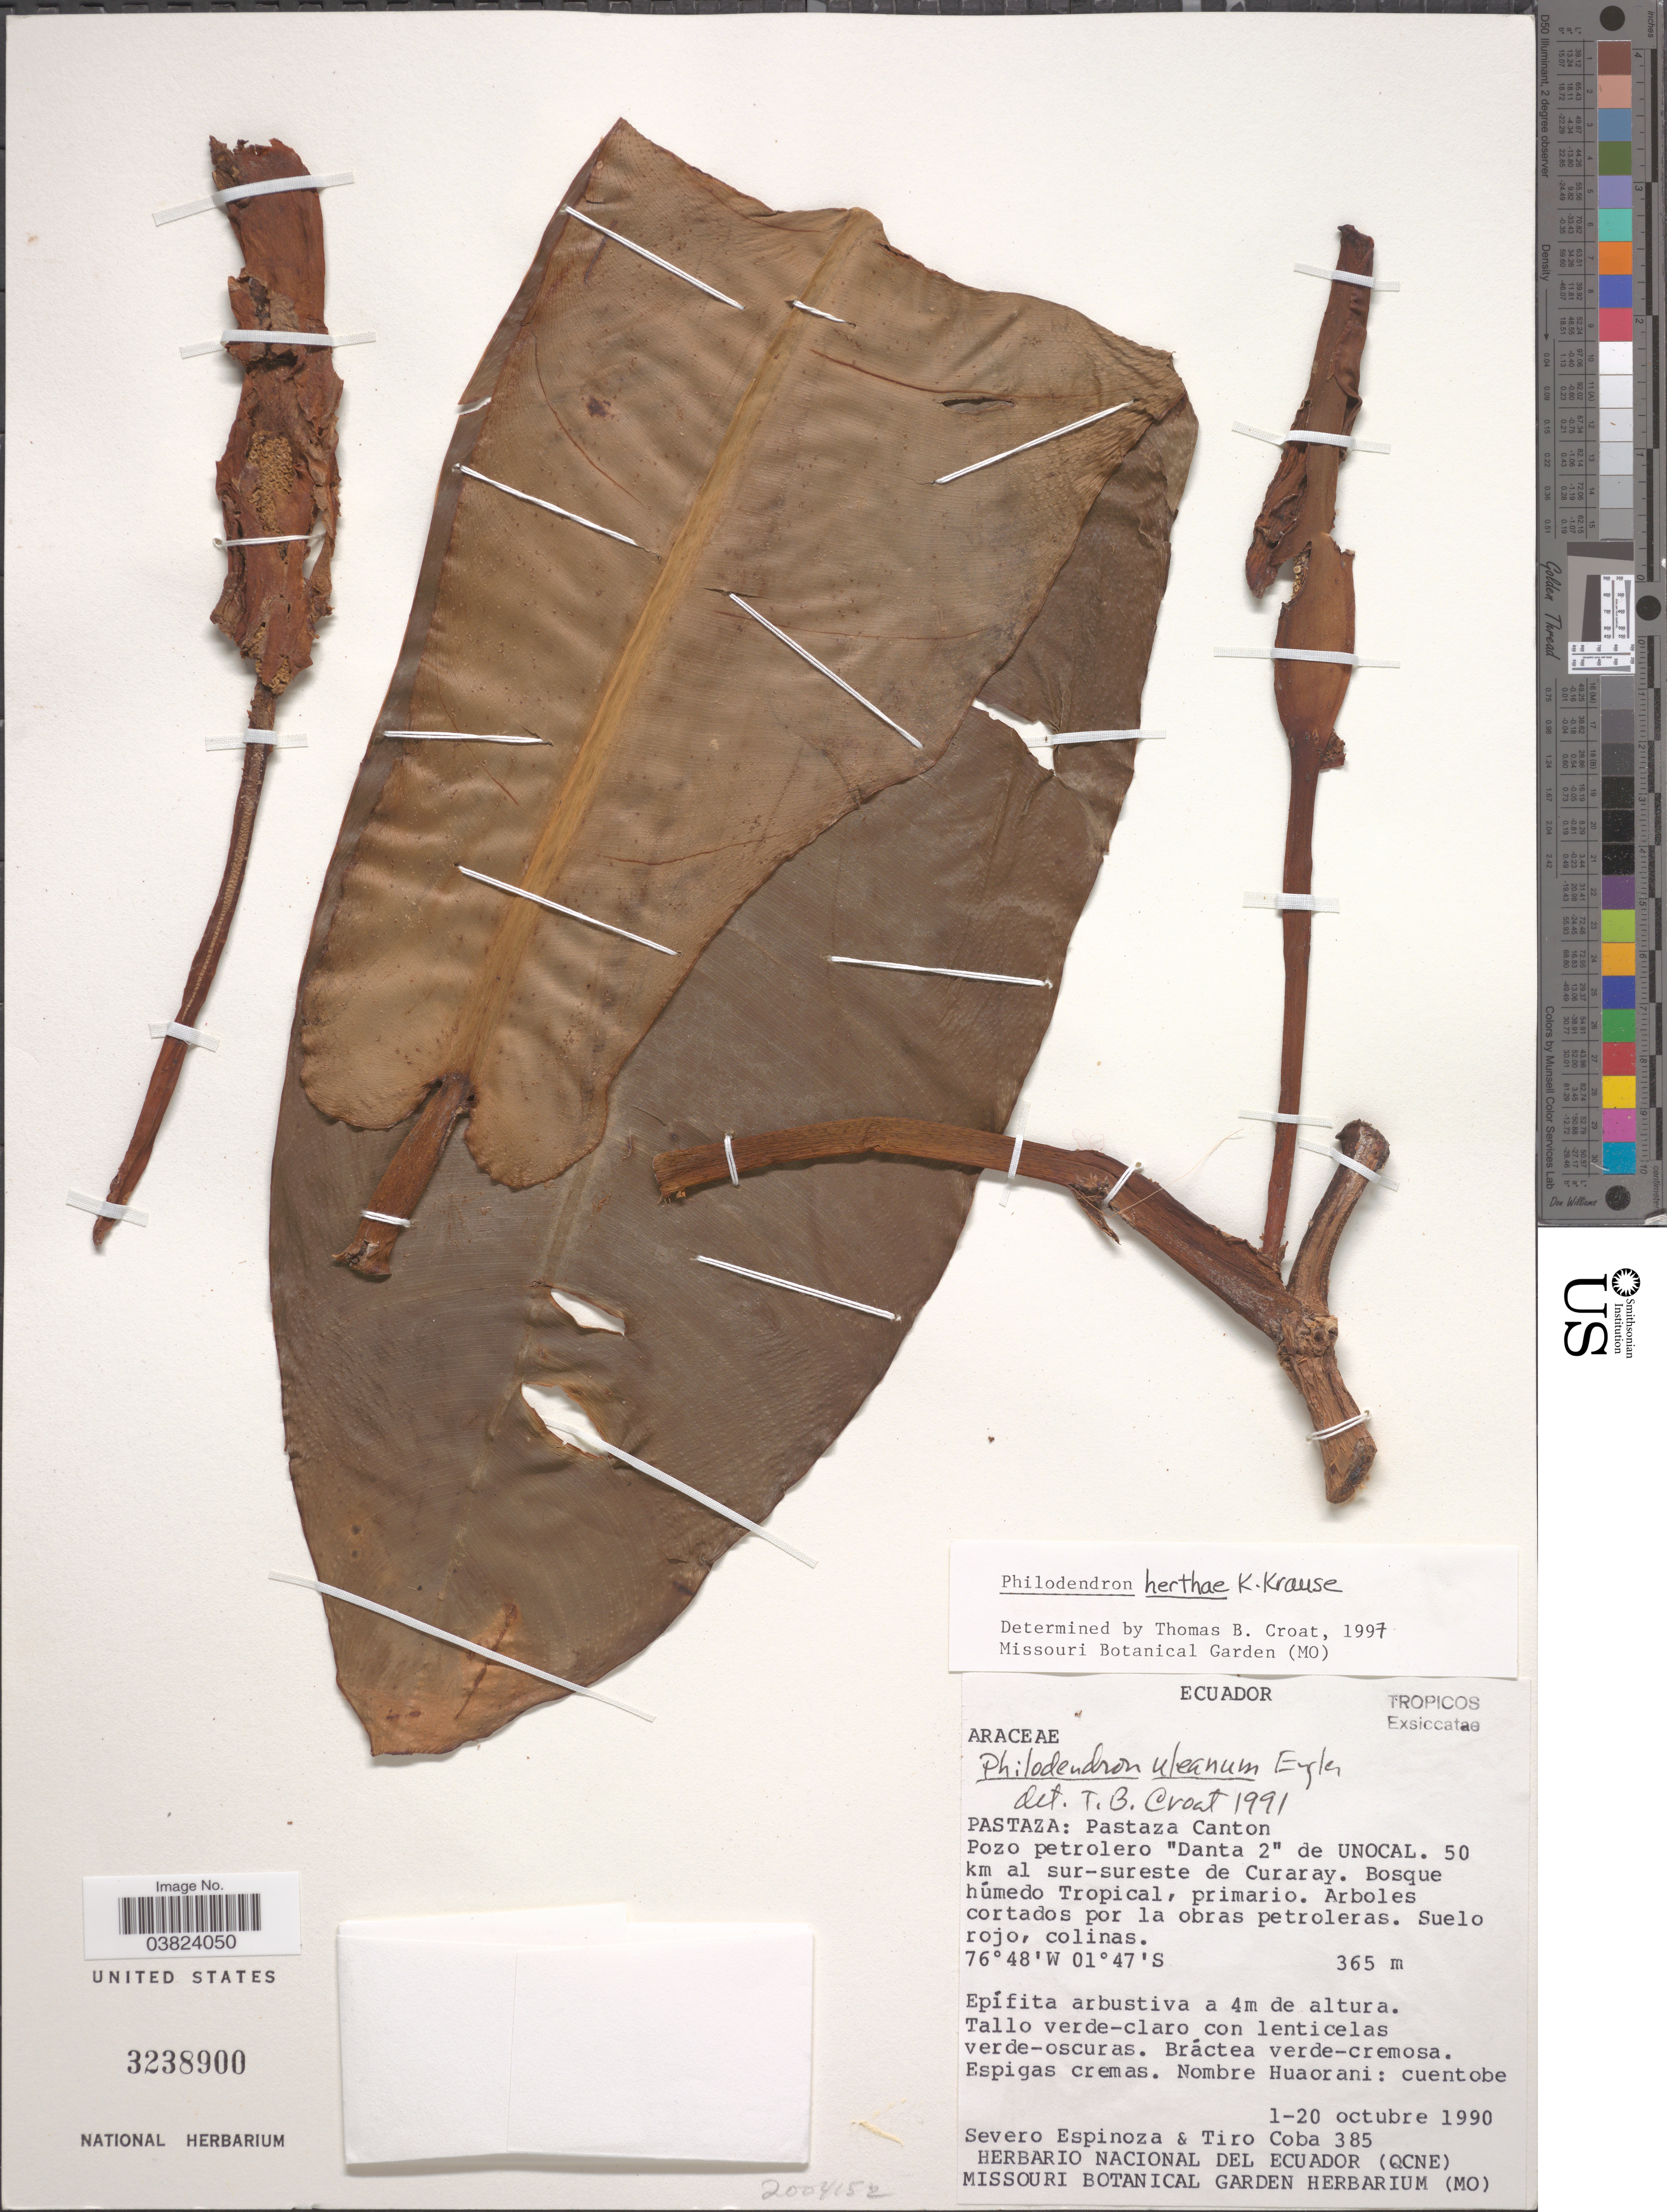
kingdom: Plantae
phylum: Tracheophyta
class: Liliopsida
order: Alismatales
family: Araceae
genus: Philodendron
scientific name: Philodendron herthae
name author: K. Krause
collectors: S. Espinoza & T. Coba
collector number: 385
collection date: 1990-10-01/1990-10-20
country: Ecuador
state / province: Pastaza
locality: Pastaza Canton. Pozo petrolero "Danta 2" de Unocal. 50 km al sur-sureste de Curaray.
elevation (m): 365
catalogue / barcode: US 3238900